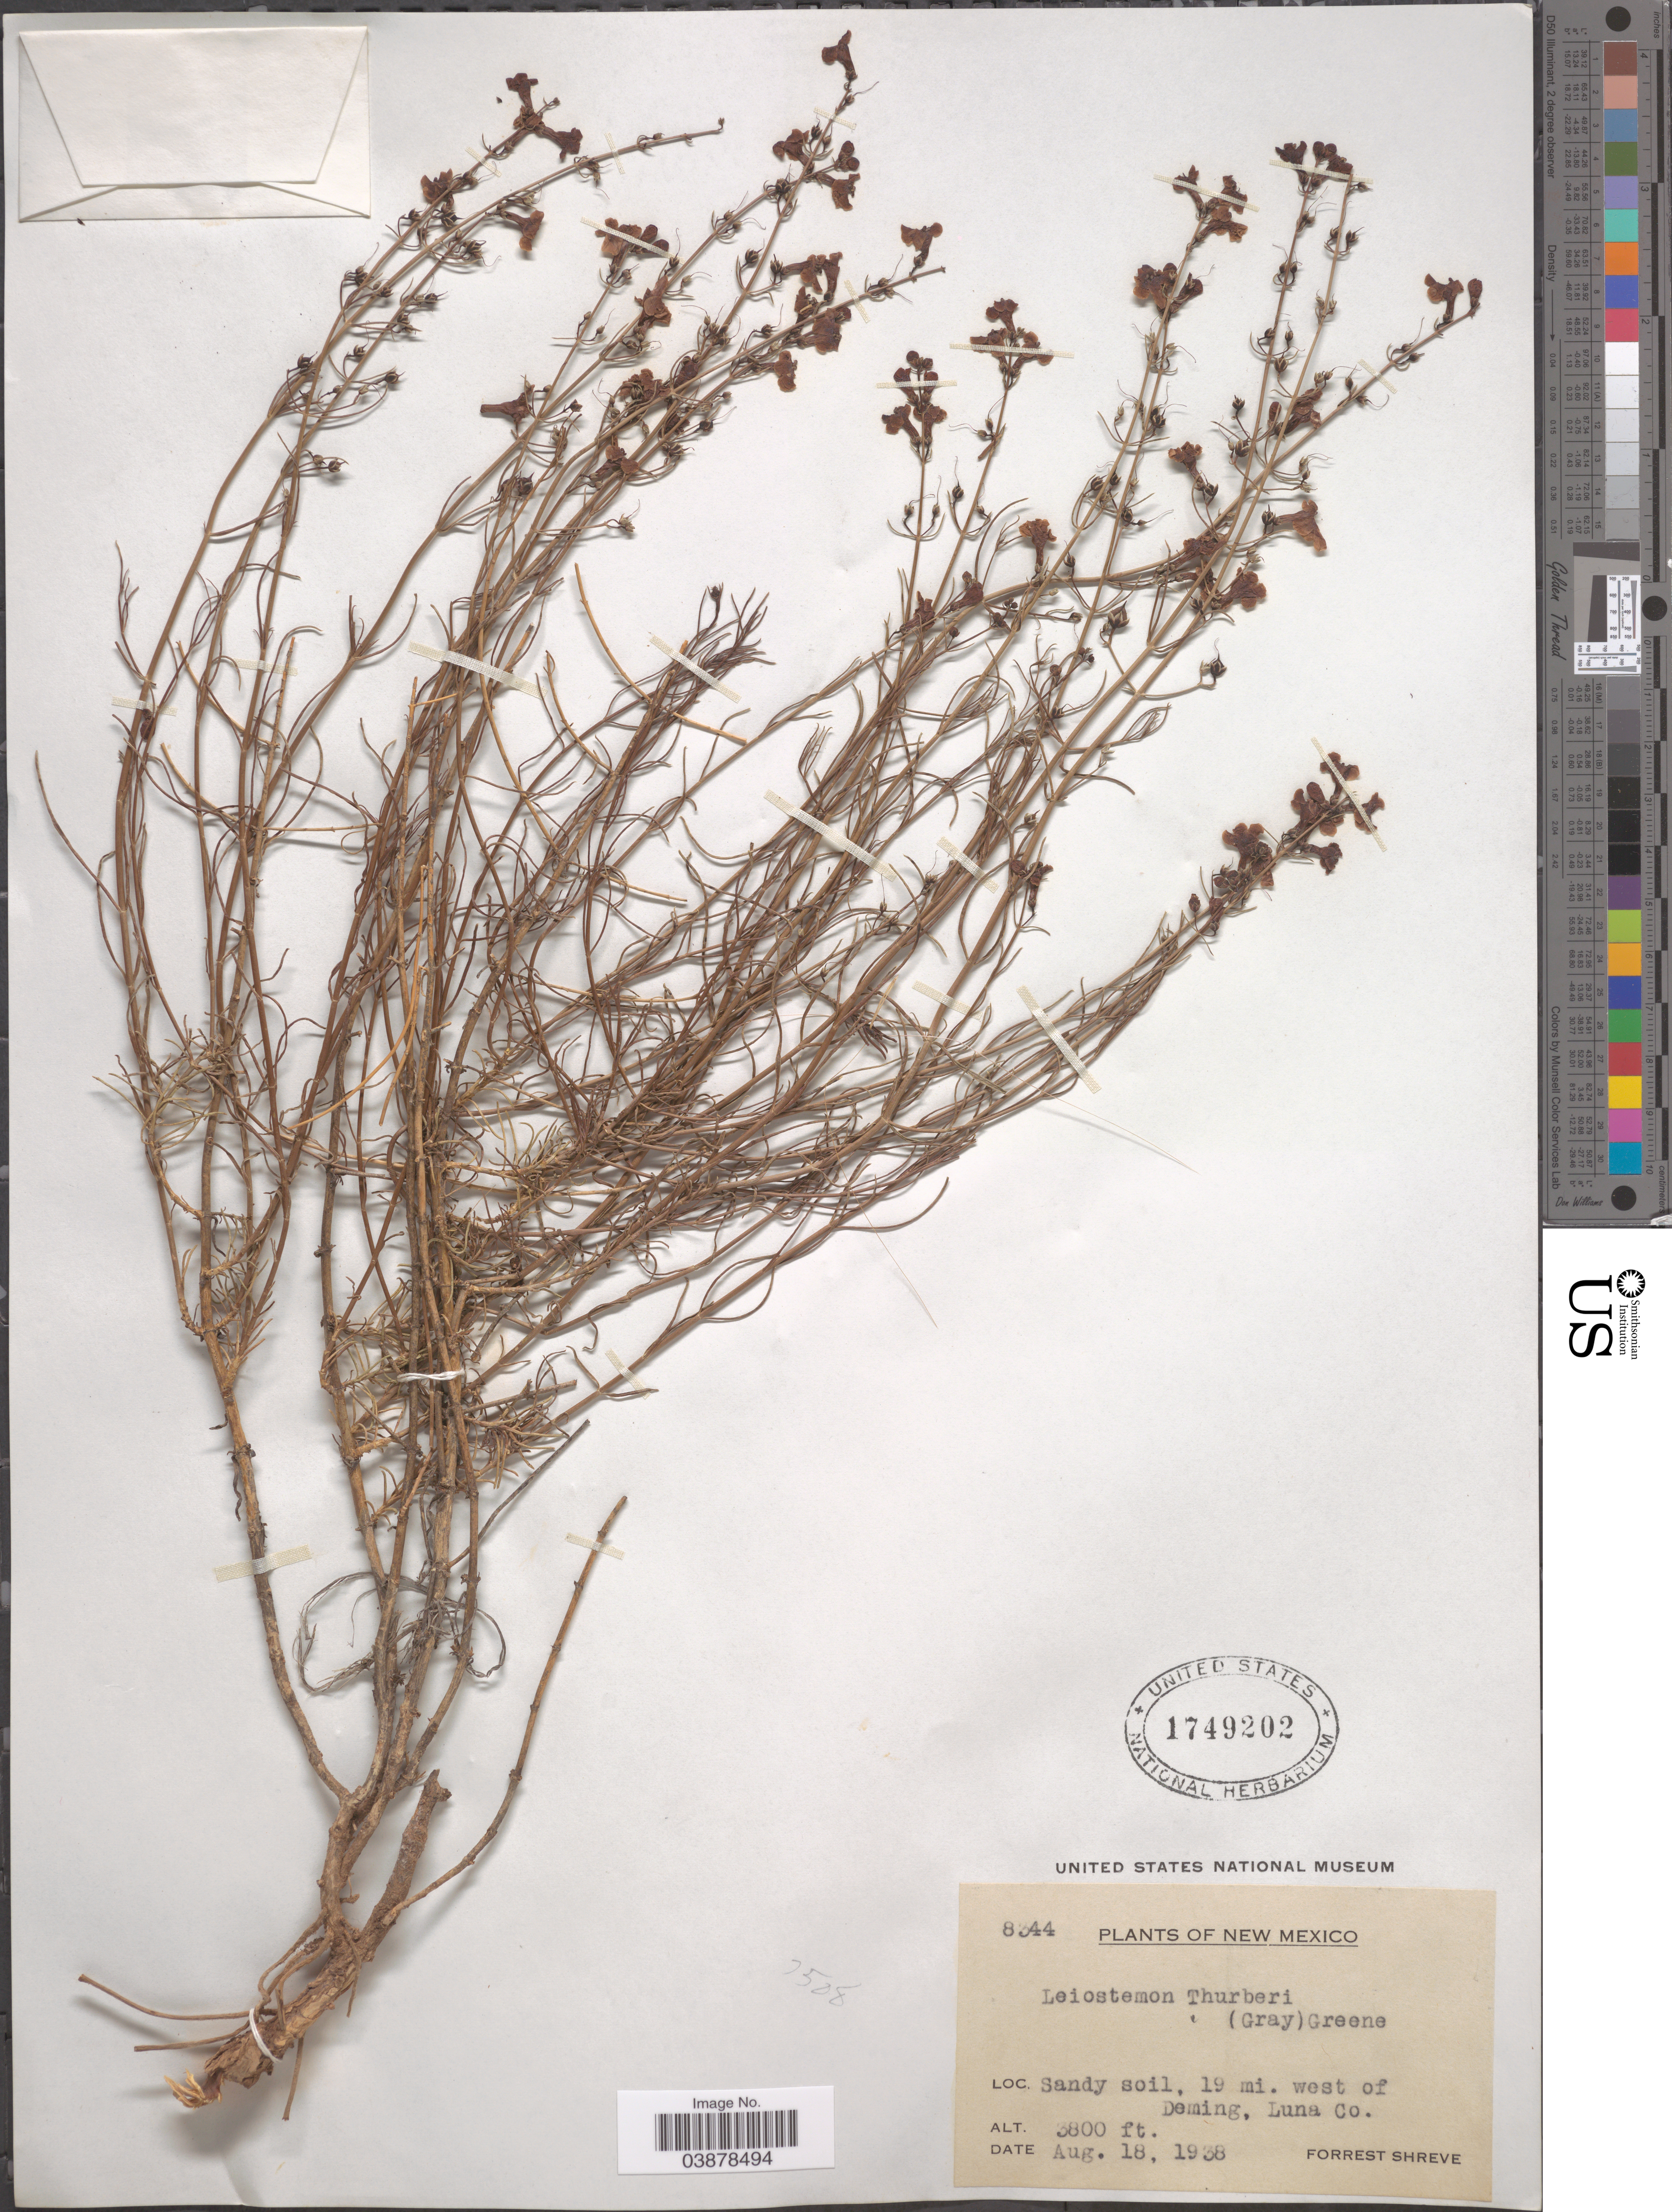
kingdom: Plantae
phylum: Tracheophyta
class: Magnoliopsida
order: Lamiales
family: Plantaginaceae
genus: Penstemon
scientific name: Penstemon thurberi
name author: Torr.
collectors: F. Shreve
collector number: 8344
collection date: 1938-08-18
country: United States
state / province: New Mexico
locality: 19 mi. west of Deming, Luna Co.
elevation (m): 1158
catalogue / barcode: US 1749202